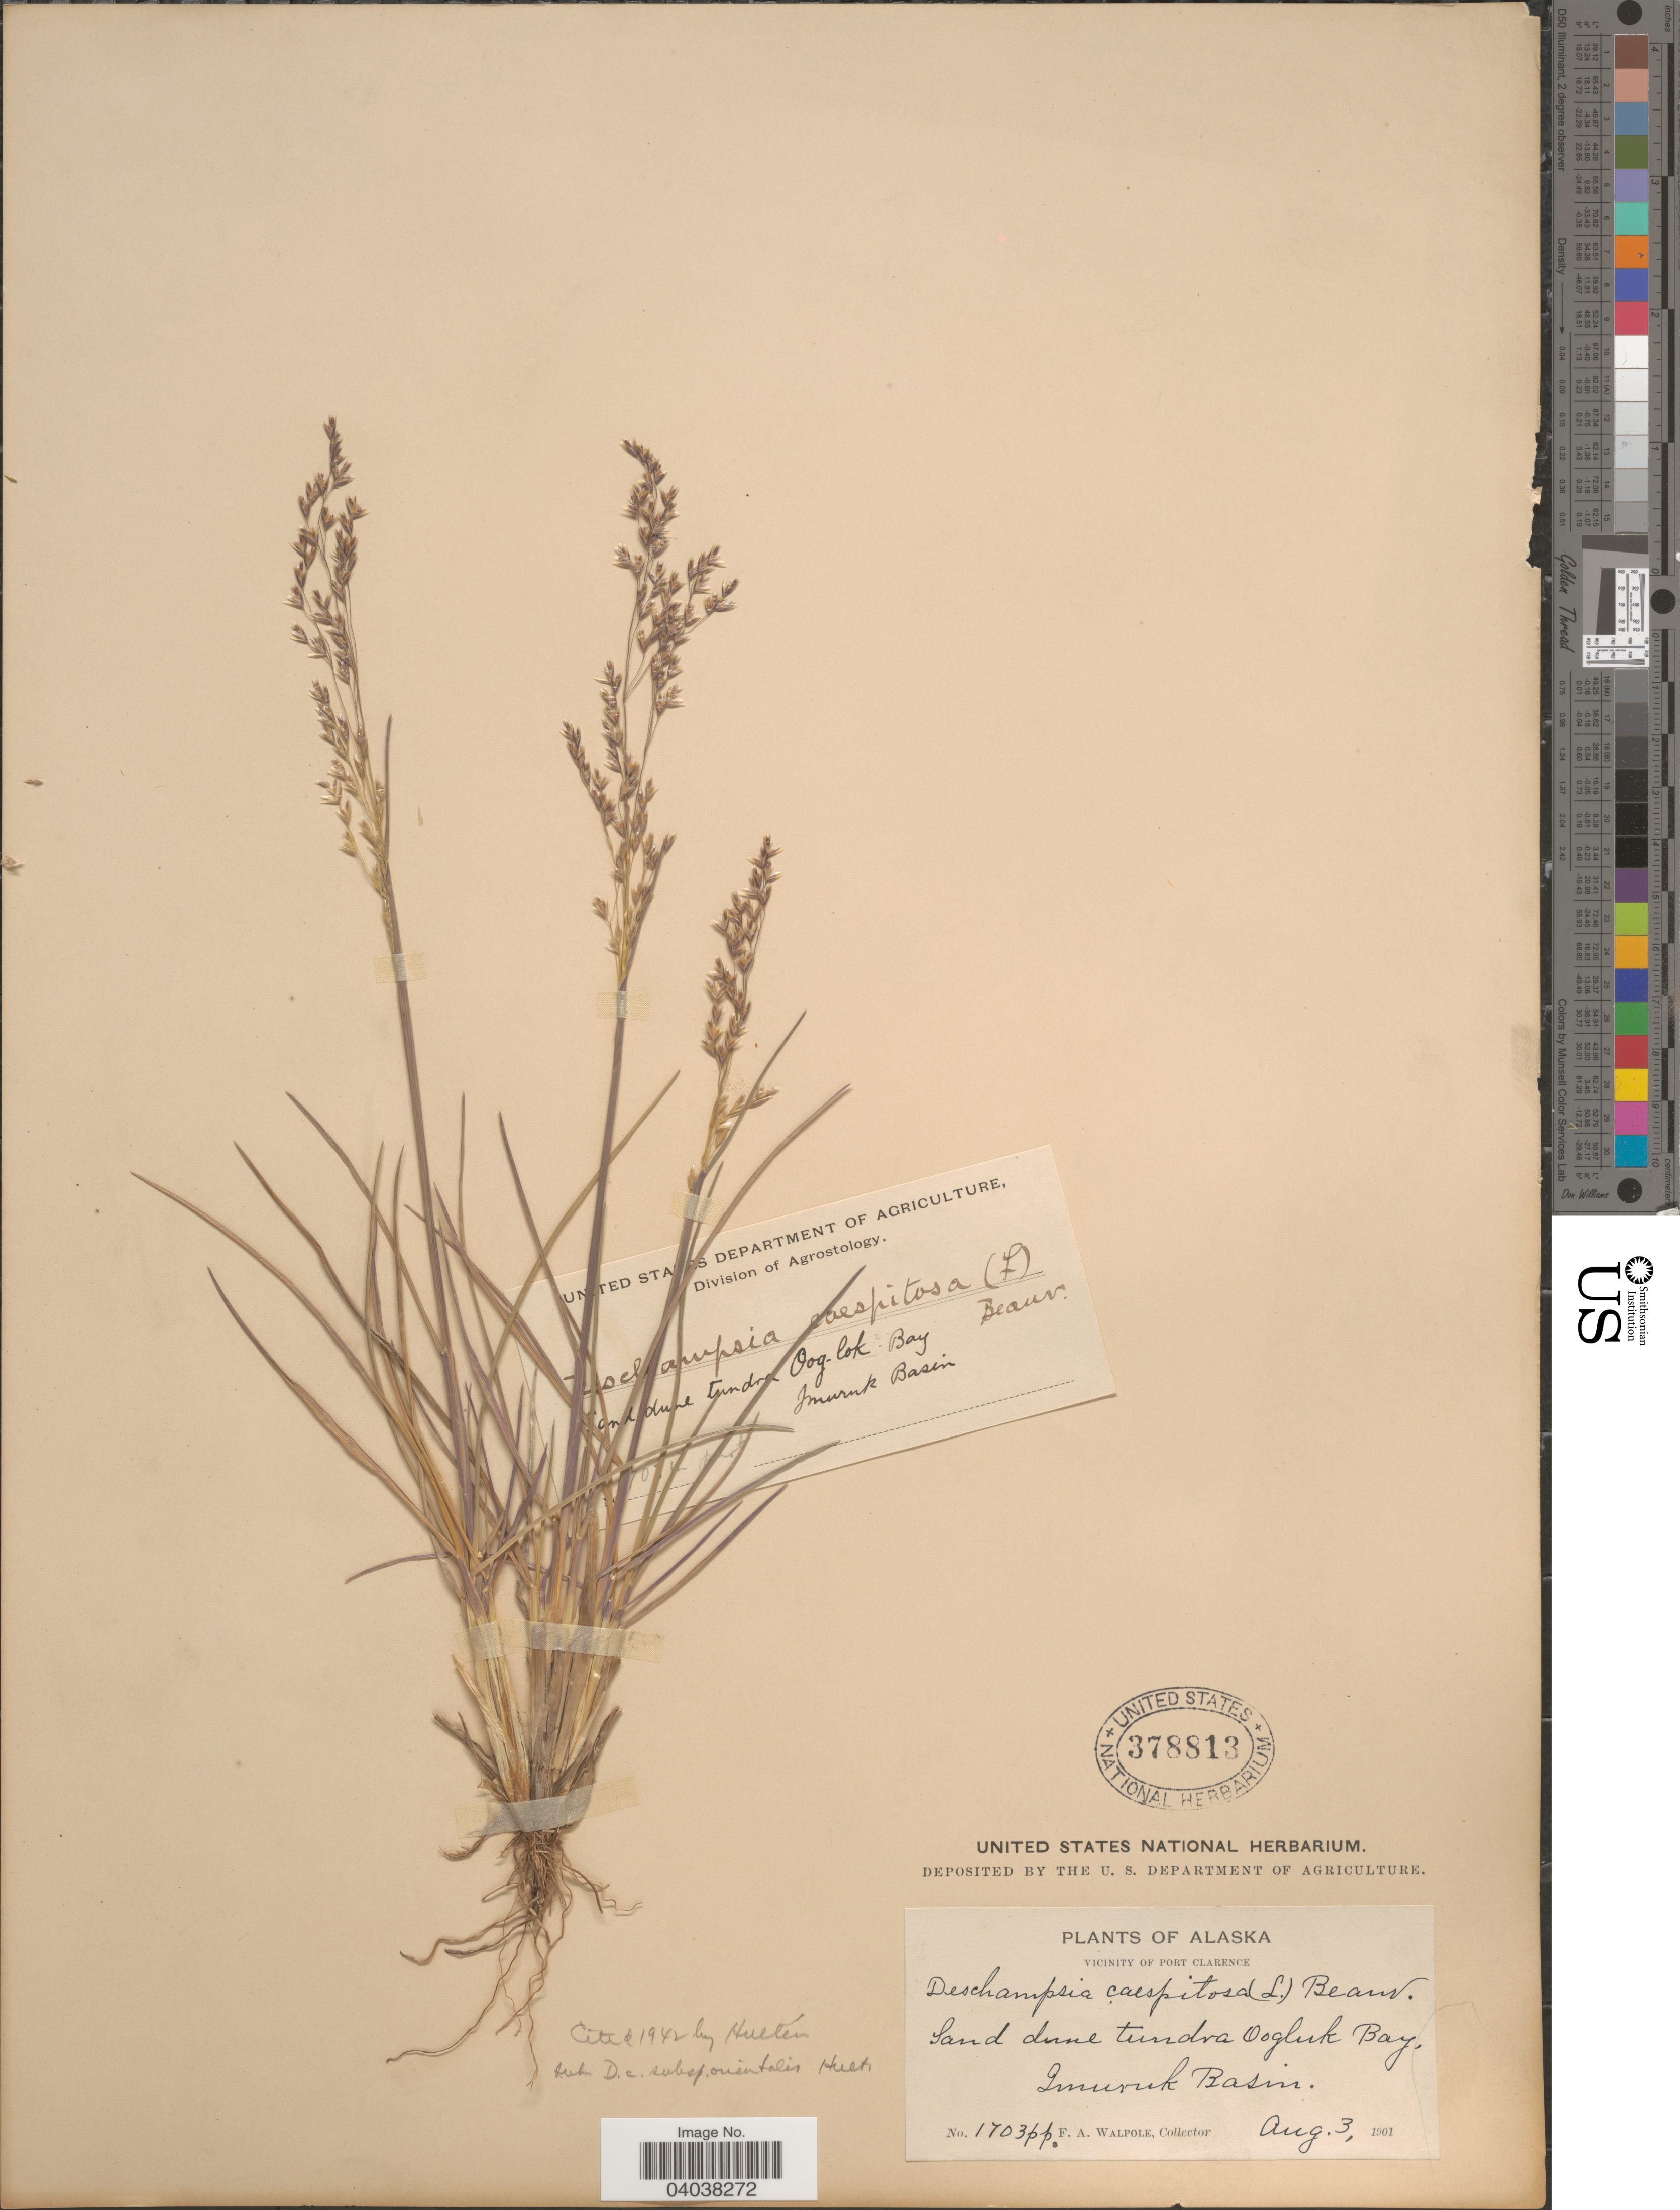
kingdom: Plantae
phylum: Tracheophyta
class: Liliopsida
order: Poales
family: Poaceae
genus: Deschampsia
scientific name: Deschampsia cespitosa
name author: (L.) P. Beauv.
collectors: F. Walpole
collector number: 1703pp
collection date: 1901-08-03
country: United States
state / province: Alaska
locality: Vicinity of Port Clarence. Sand dune tundra Ogluk Bay, Imuruk Basin.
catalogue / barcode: US 378813